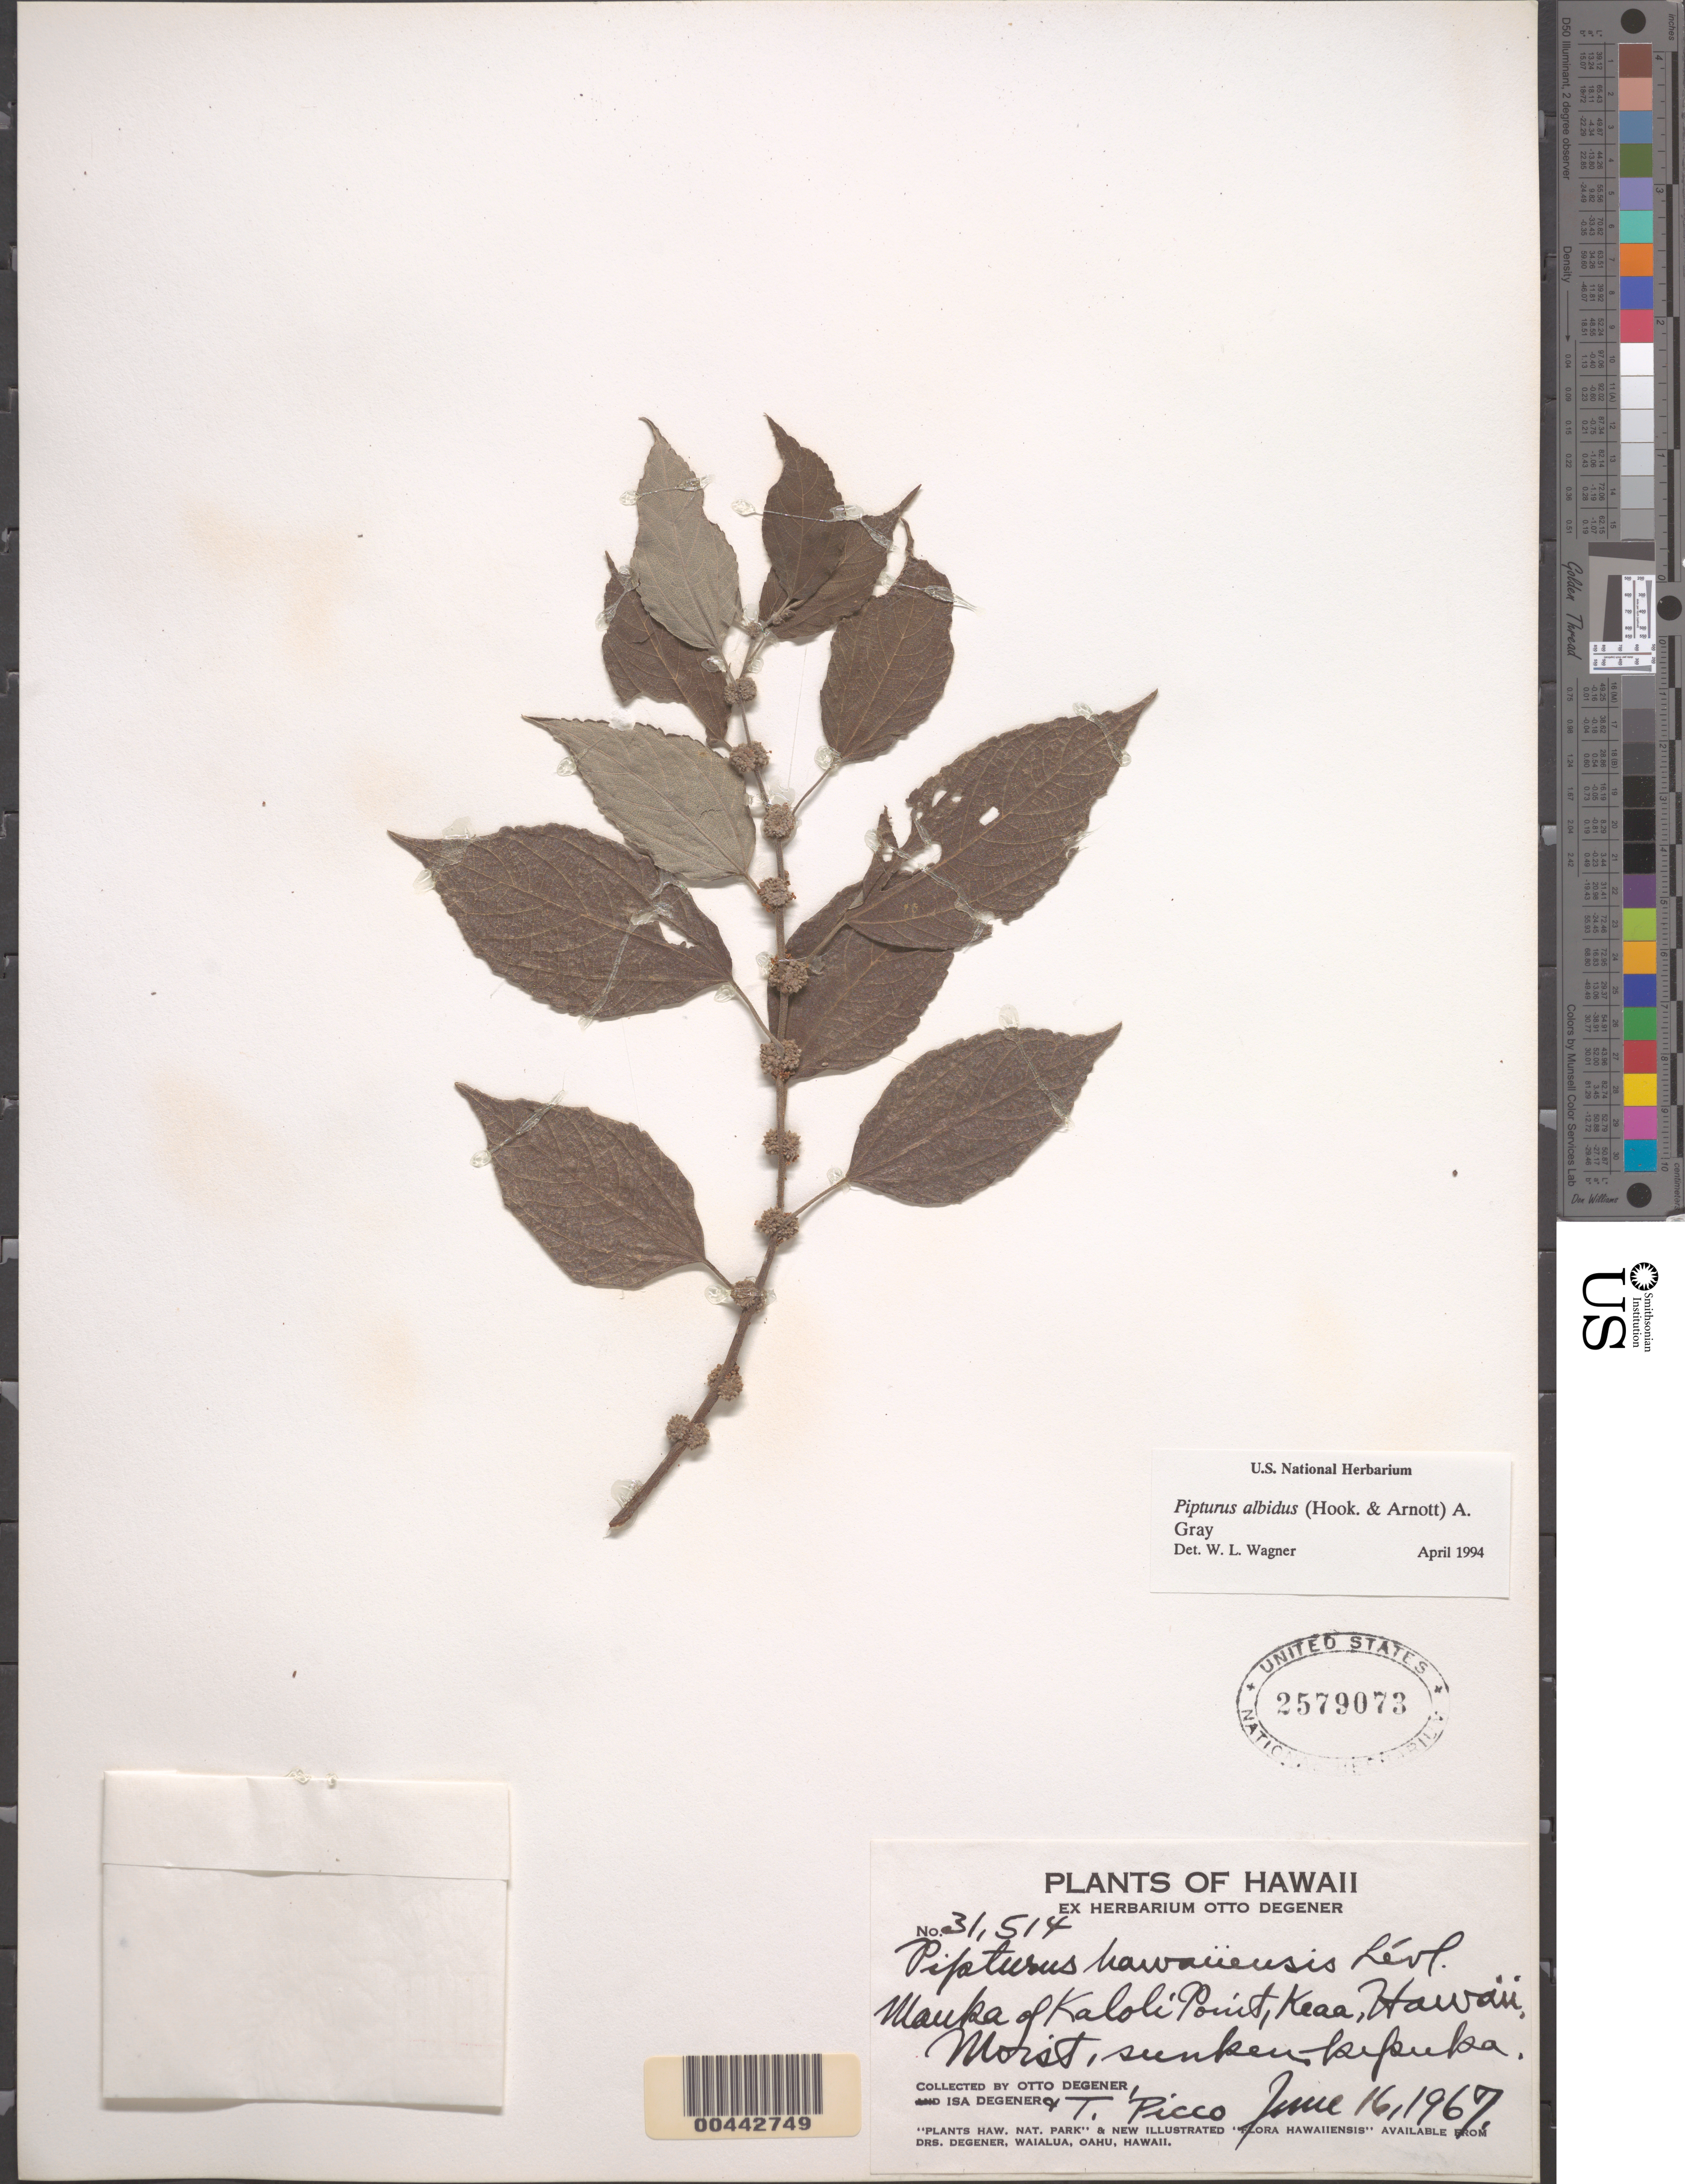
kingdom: Plantae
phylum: Tracheophyta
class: Magnoliopsida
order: Rosales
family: Urticaceae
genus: Pipturus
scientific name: Pipturus albidus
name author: (Hook. & Arn.) A. Gray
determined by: Wagner, W. L., (BOT), Smithsonian Institution - National Museum of Natural History (UNITED STATES)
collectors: O. Degener, I. Degener & T. Picco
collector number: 31514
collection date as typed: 16 Jun 1967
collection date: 1967-06-16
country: United States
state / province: Hawaii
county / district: Hawaii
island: Hawaii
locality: Mauka of Kaloli Point, Keaa.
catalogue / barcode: US 2579073